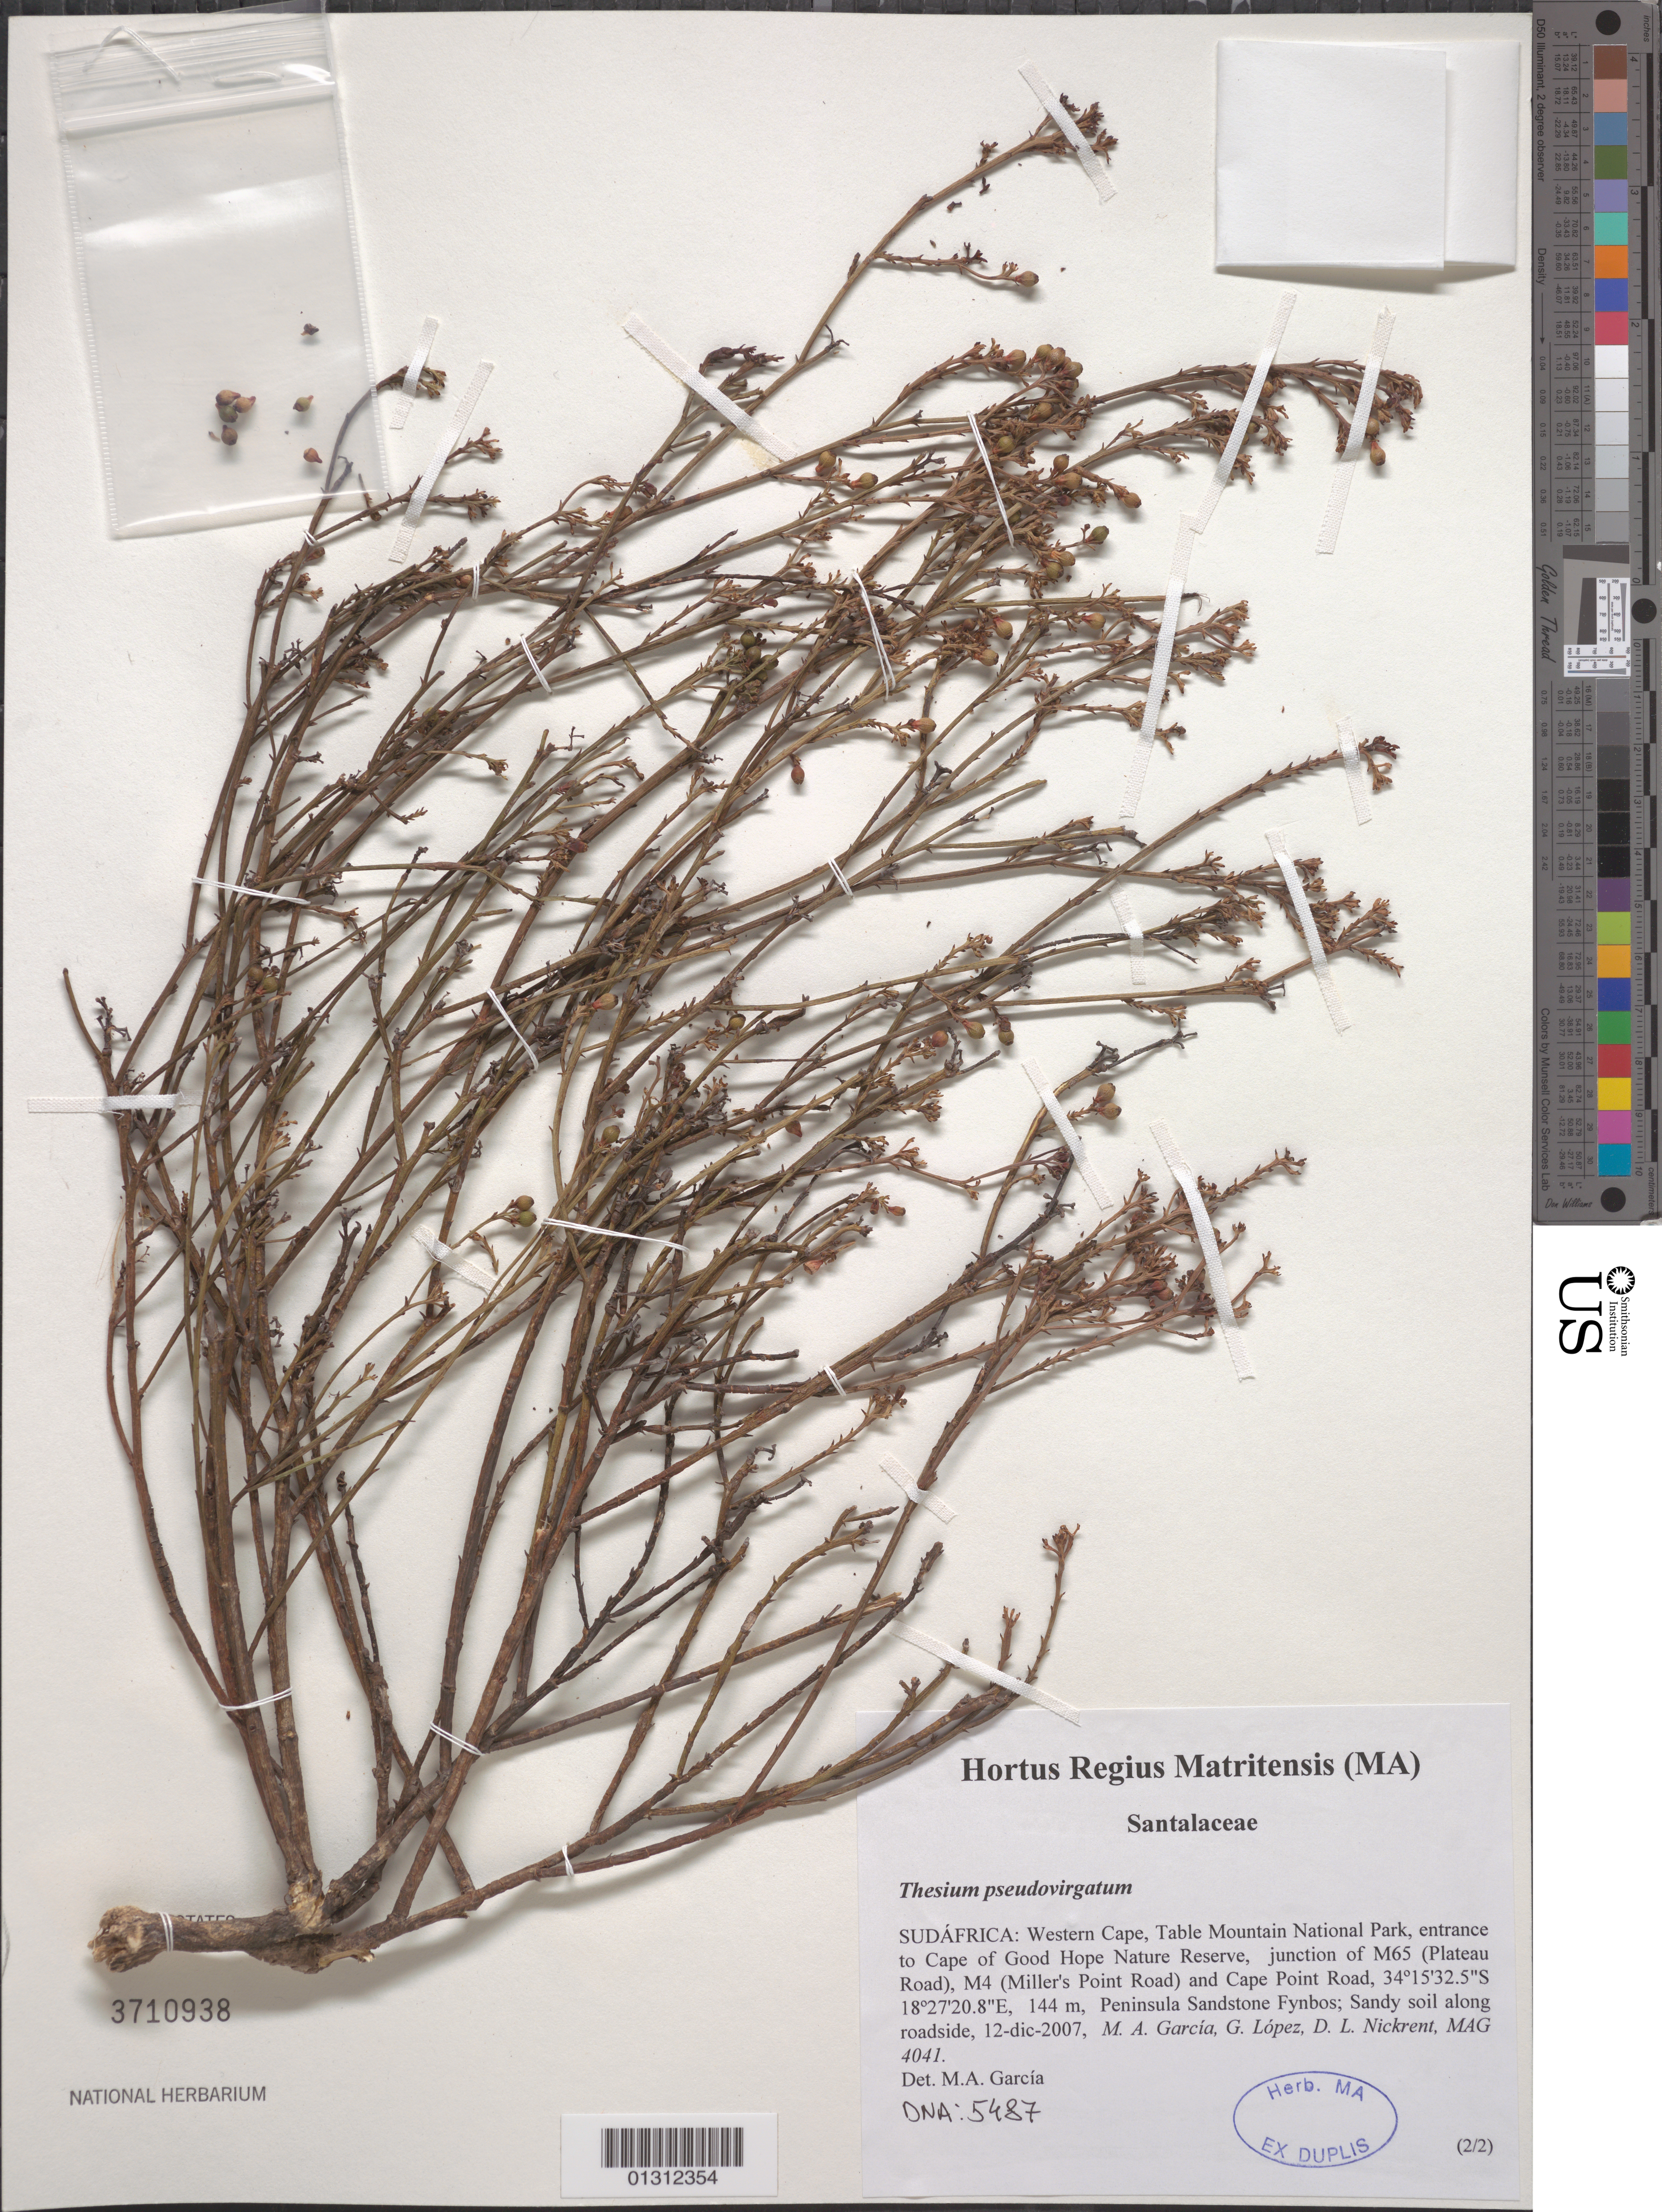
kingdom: Plantae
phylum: Tracheophyta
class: Magnoliopsida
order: Santalales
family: Thesiaceae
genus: Thesium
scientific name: Thesium pseudovirgatum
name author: Levyns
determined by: García, M. A.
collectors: M. A. García, G. López & D. Nickrent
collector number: MAG 4041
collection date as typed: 12-dic-2007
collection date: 2007-12-12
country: South Africa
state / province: Western Cape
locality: SUDÁFRICA: Table Mountain National Park, entrance to Cape of Good Hope Nature Reserve, junction of M65 (Plateau Road), M4 (Miller's Point Road) and Cape Point Road.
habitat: Peninsula Sandstone Fynbos; Sandy soil along roadside.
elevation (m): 144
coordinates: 34 15 32.5 S, 18 27 20.8 E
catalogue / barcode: US 3710938